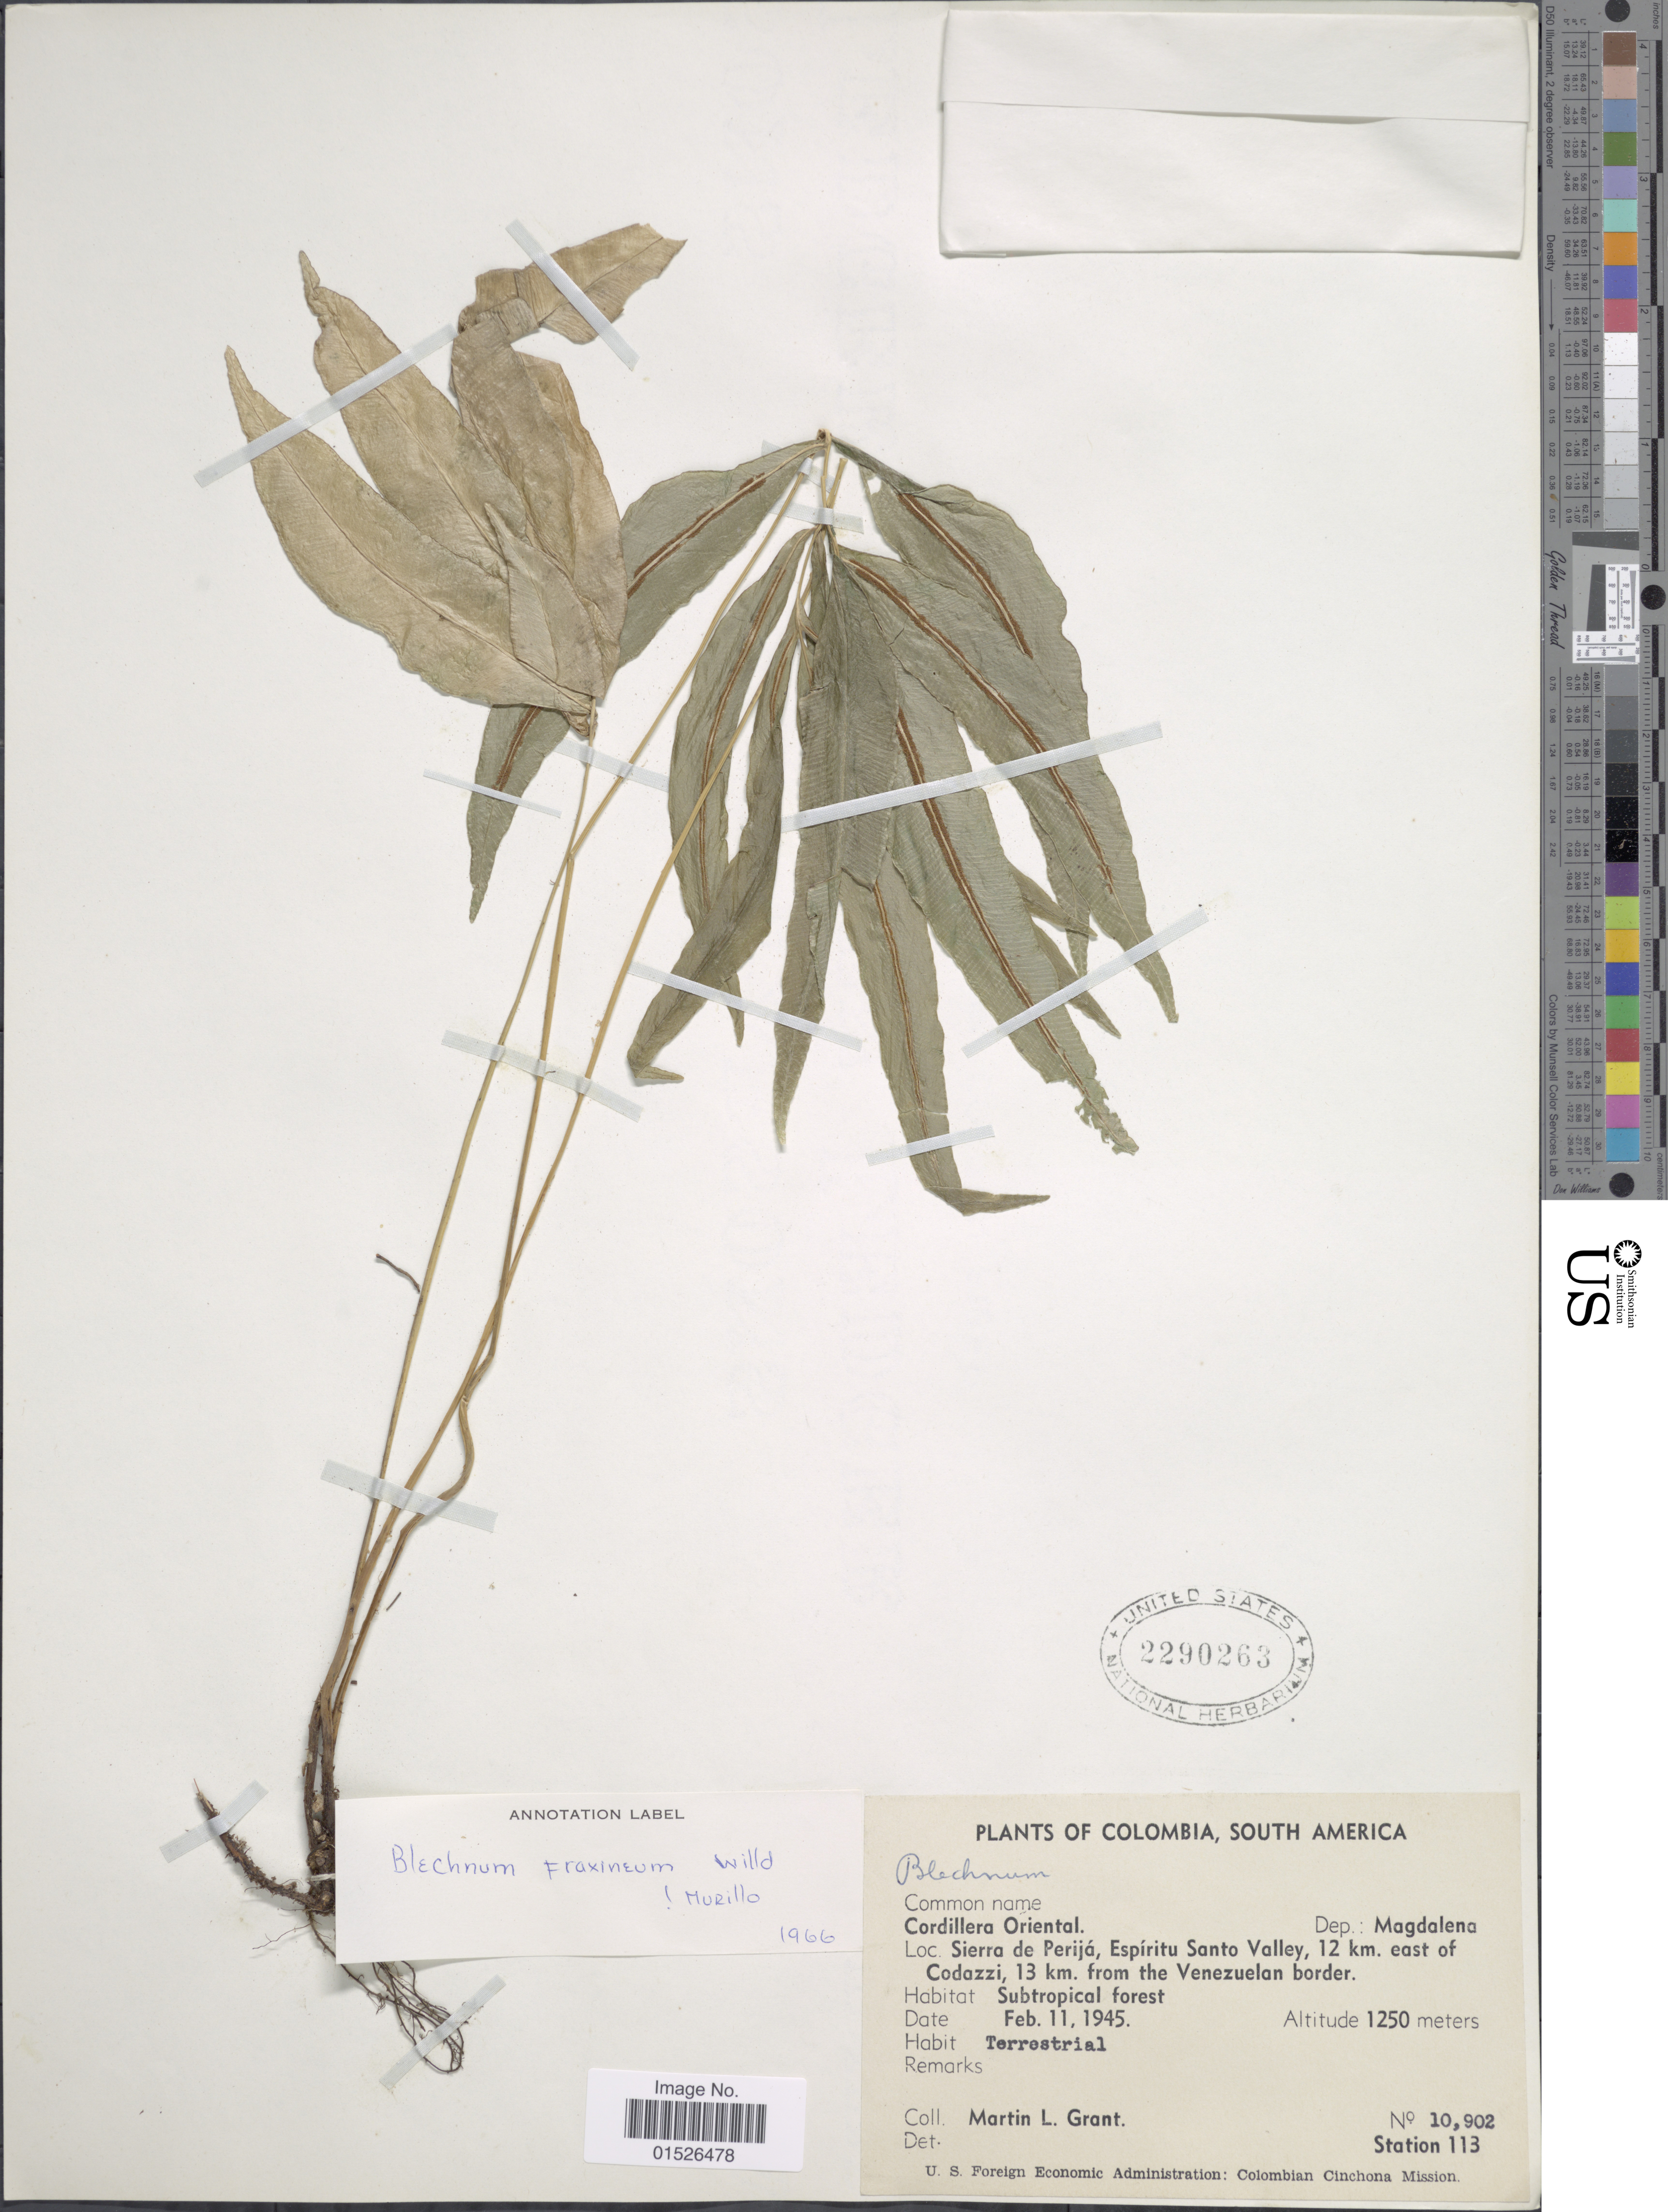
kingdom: Plantae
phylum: Tracheophyta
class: Polypodiopsida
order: Polypodiales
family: Blechnaceae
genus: Blechnum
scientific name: Blechnum meridense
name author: Klotzsch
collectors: M. L. Grant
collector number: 10902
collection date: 1945-02-11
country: Colombia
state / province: Magdalena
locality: Colombia, South America. Cordillera Oriental, Dep. Magdalena, Sierra de Peija, Espiritu Santo Valley, 12 km. east of Codazzi, 13 km. from the Venezuelan border.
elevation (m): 1250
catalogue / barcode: US 2290263